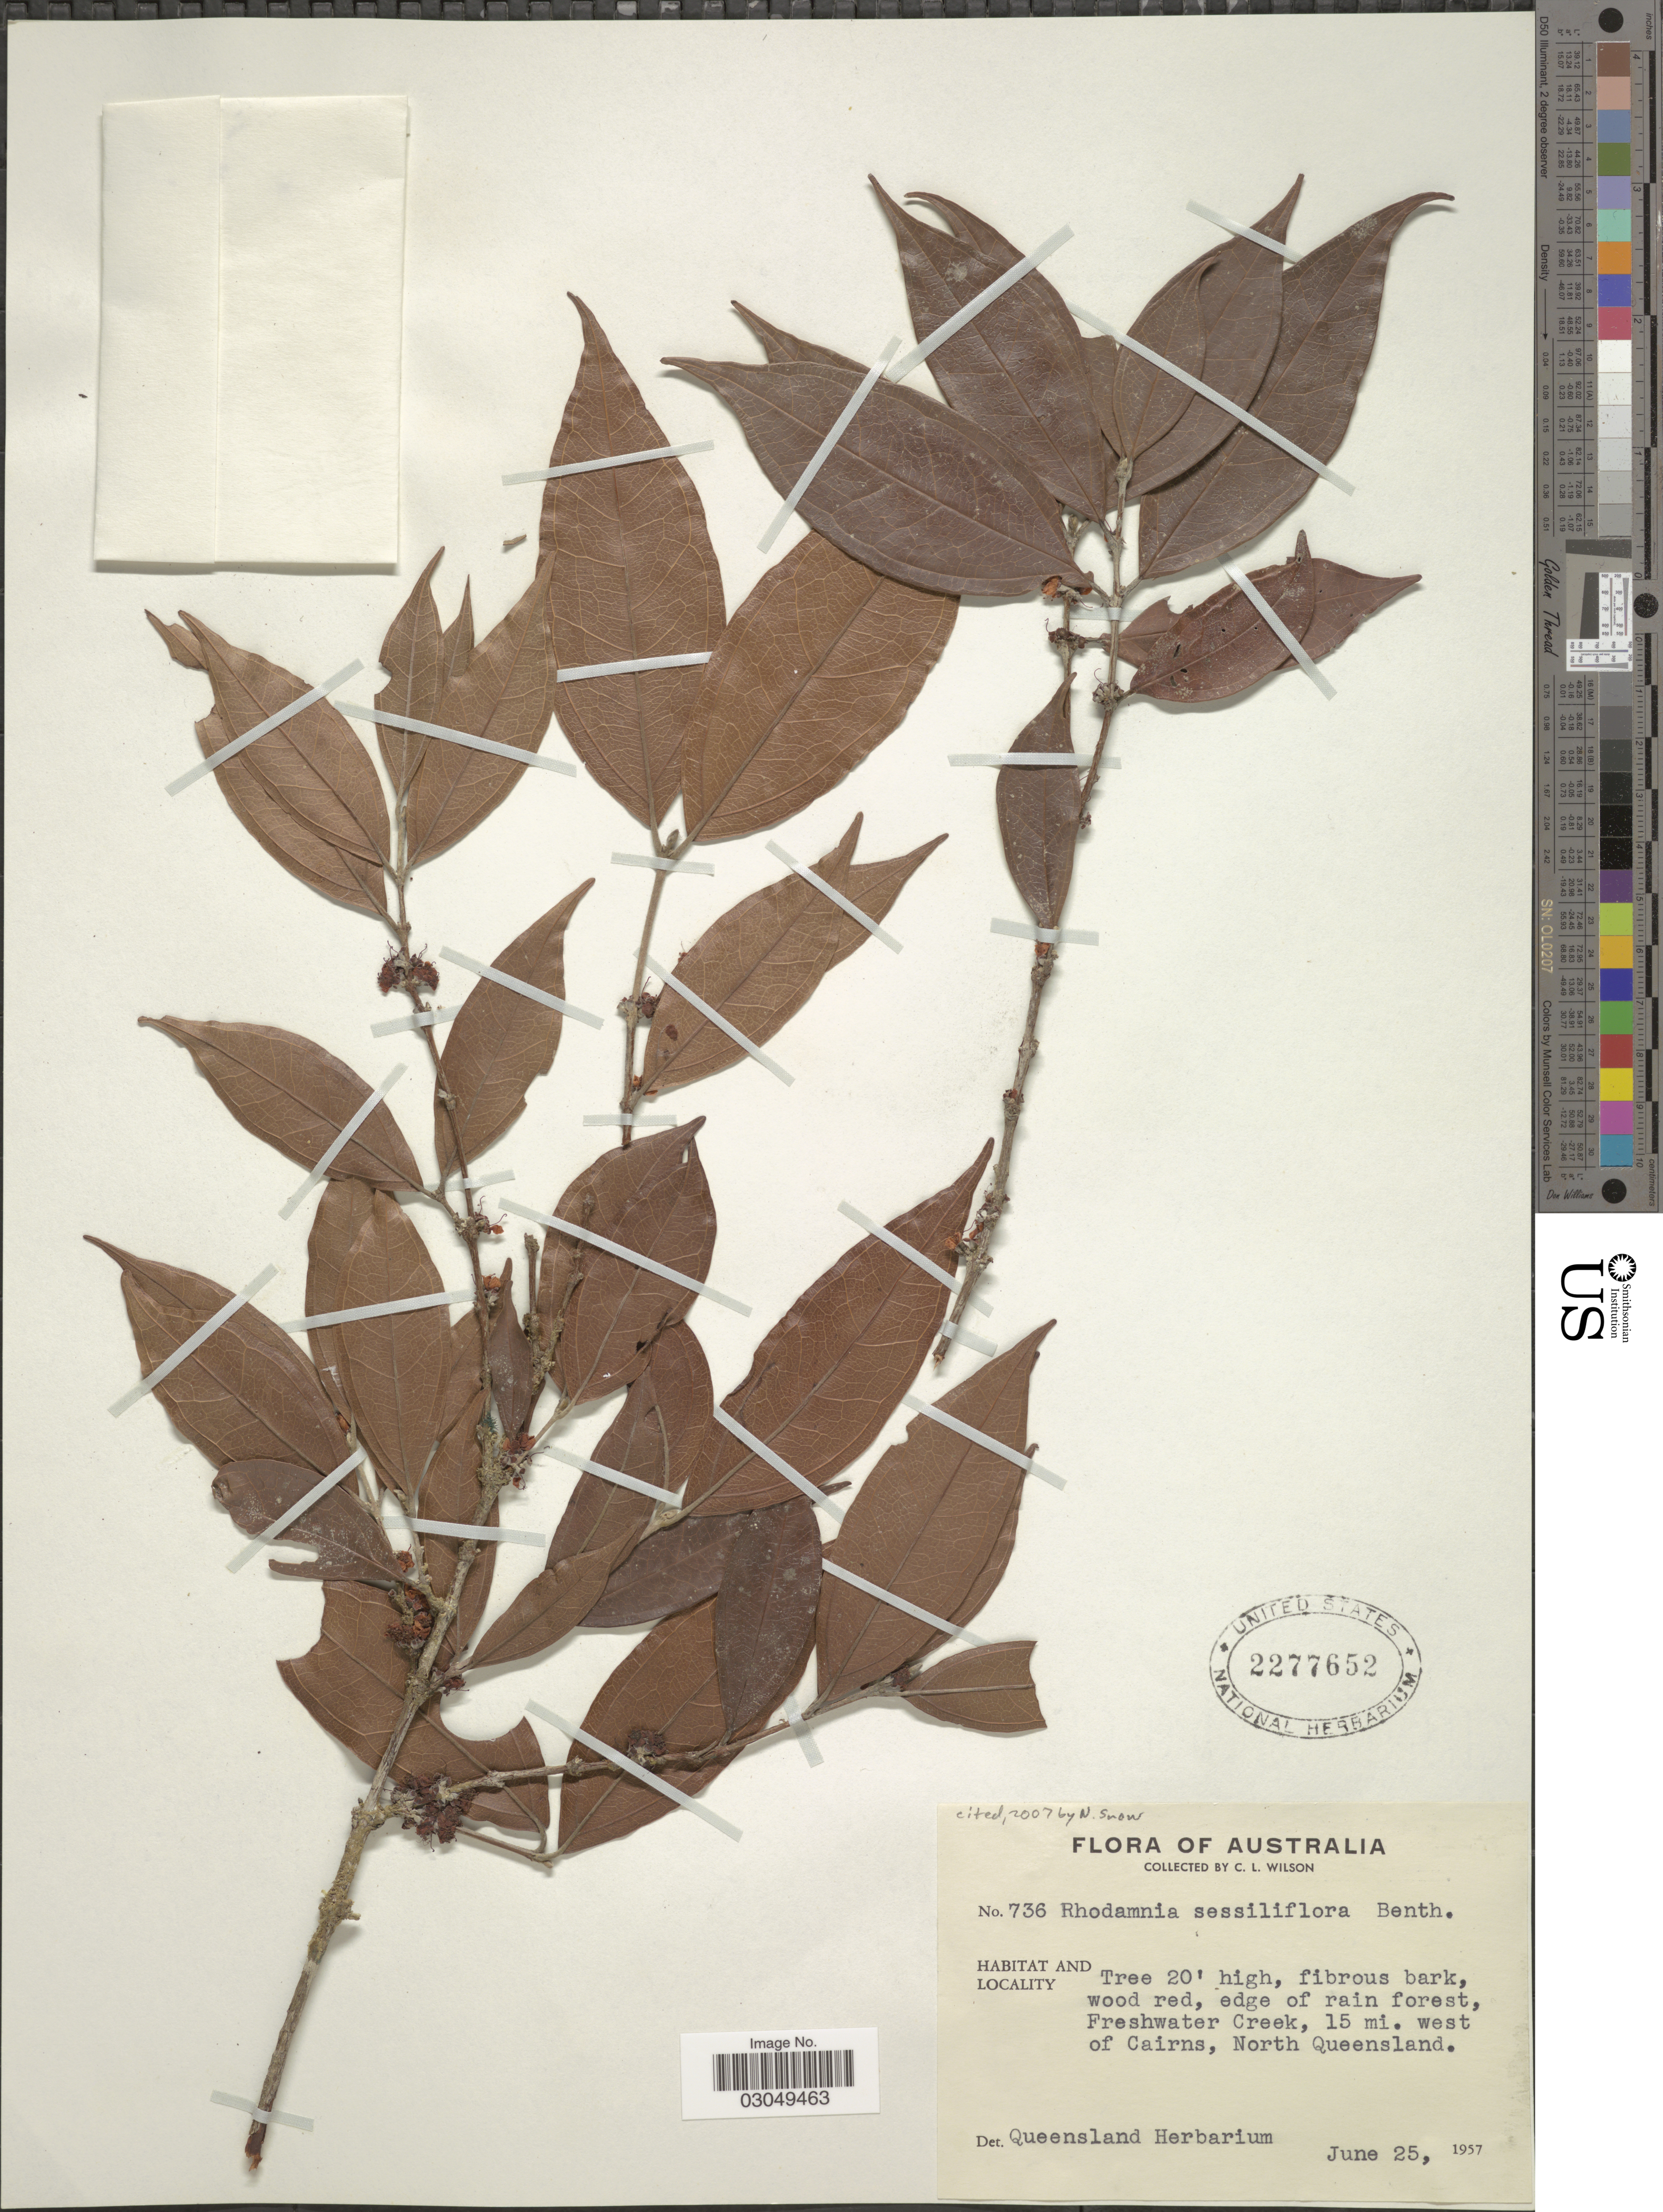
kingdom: Plantae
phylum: Tracheophyta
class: Magnoliopsida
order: Myrtales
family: Myrtaceae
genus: Rhodamnia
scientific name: Rhodamnia sessiliflora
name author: Benth.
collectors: C. L. Wilson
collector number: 736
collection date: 1957-06-25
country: Australia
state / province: Queensland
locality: Freshwater Creek, 15 mi. west of Cairns, North Queensland.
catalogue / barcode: US 2277652